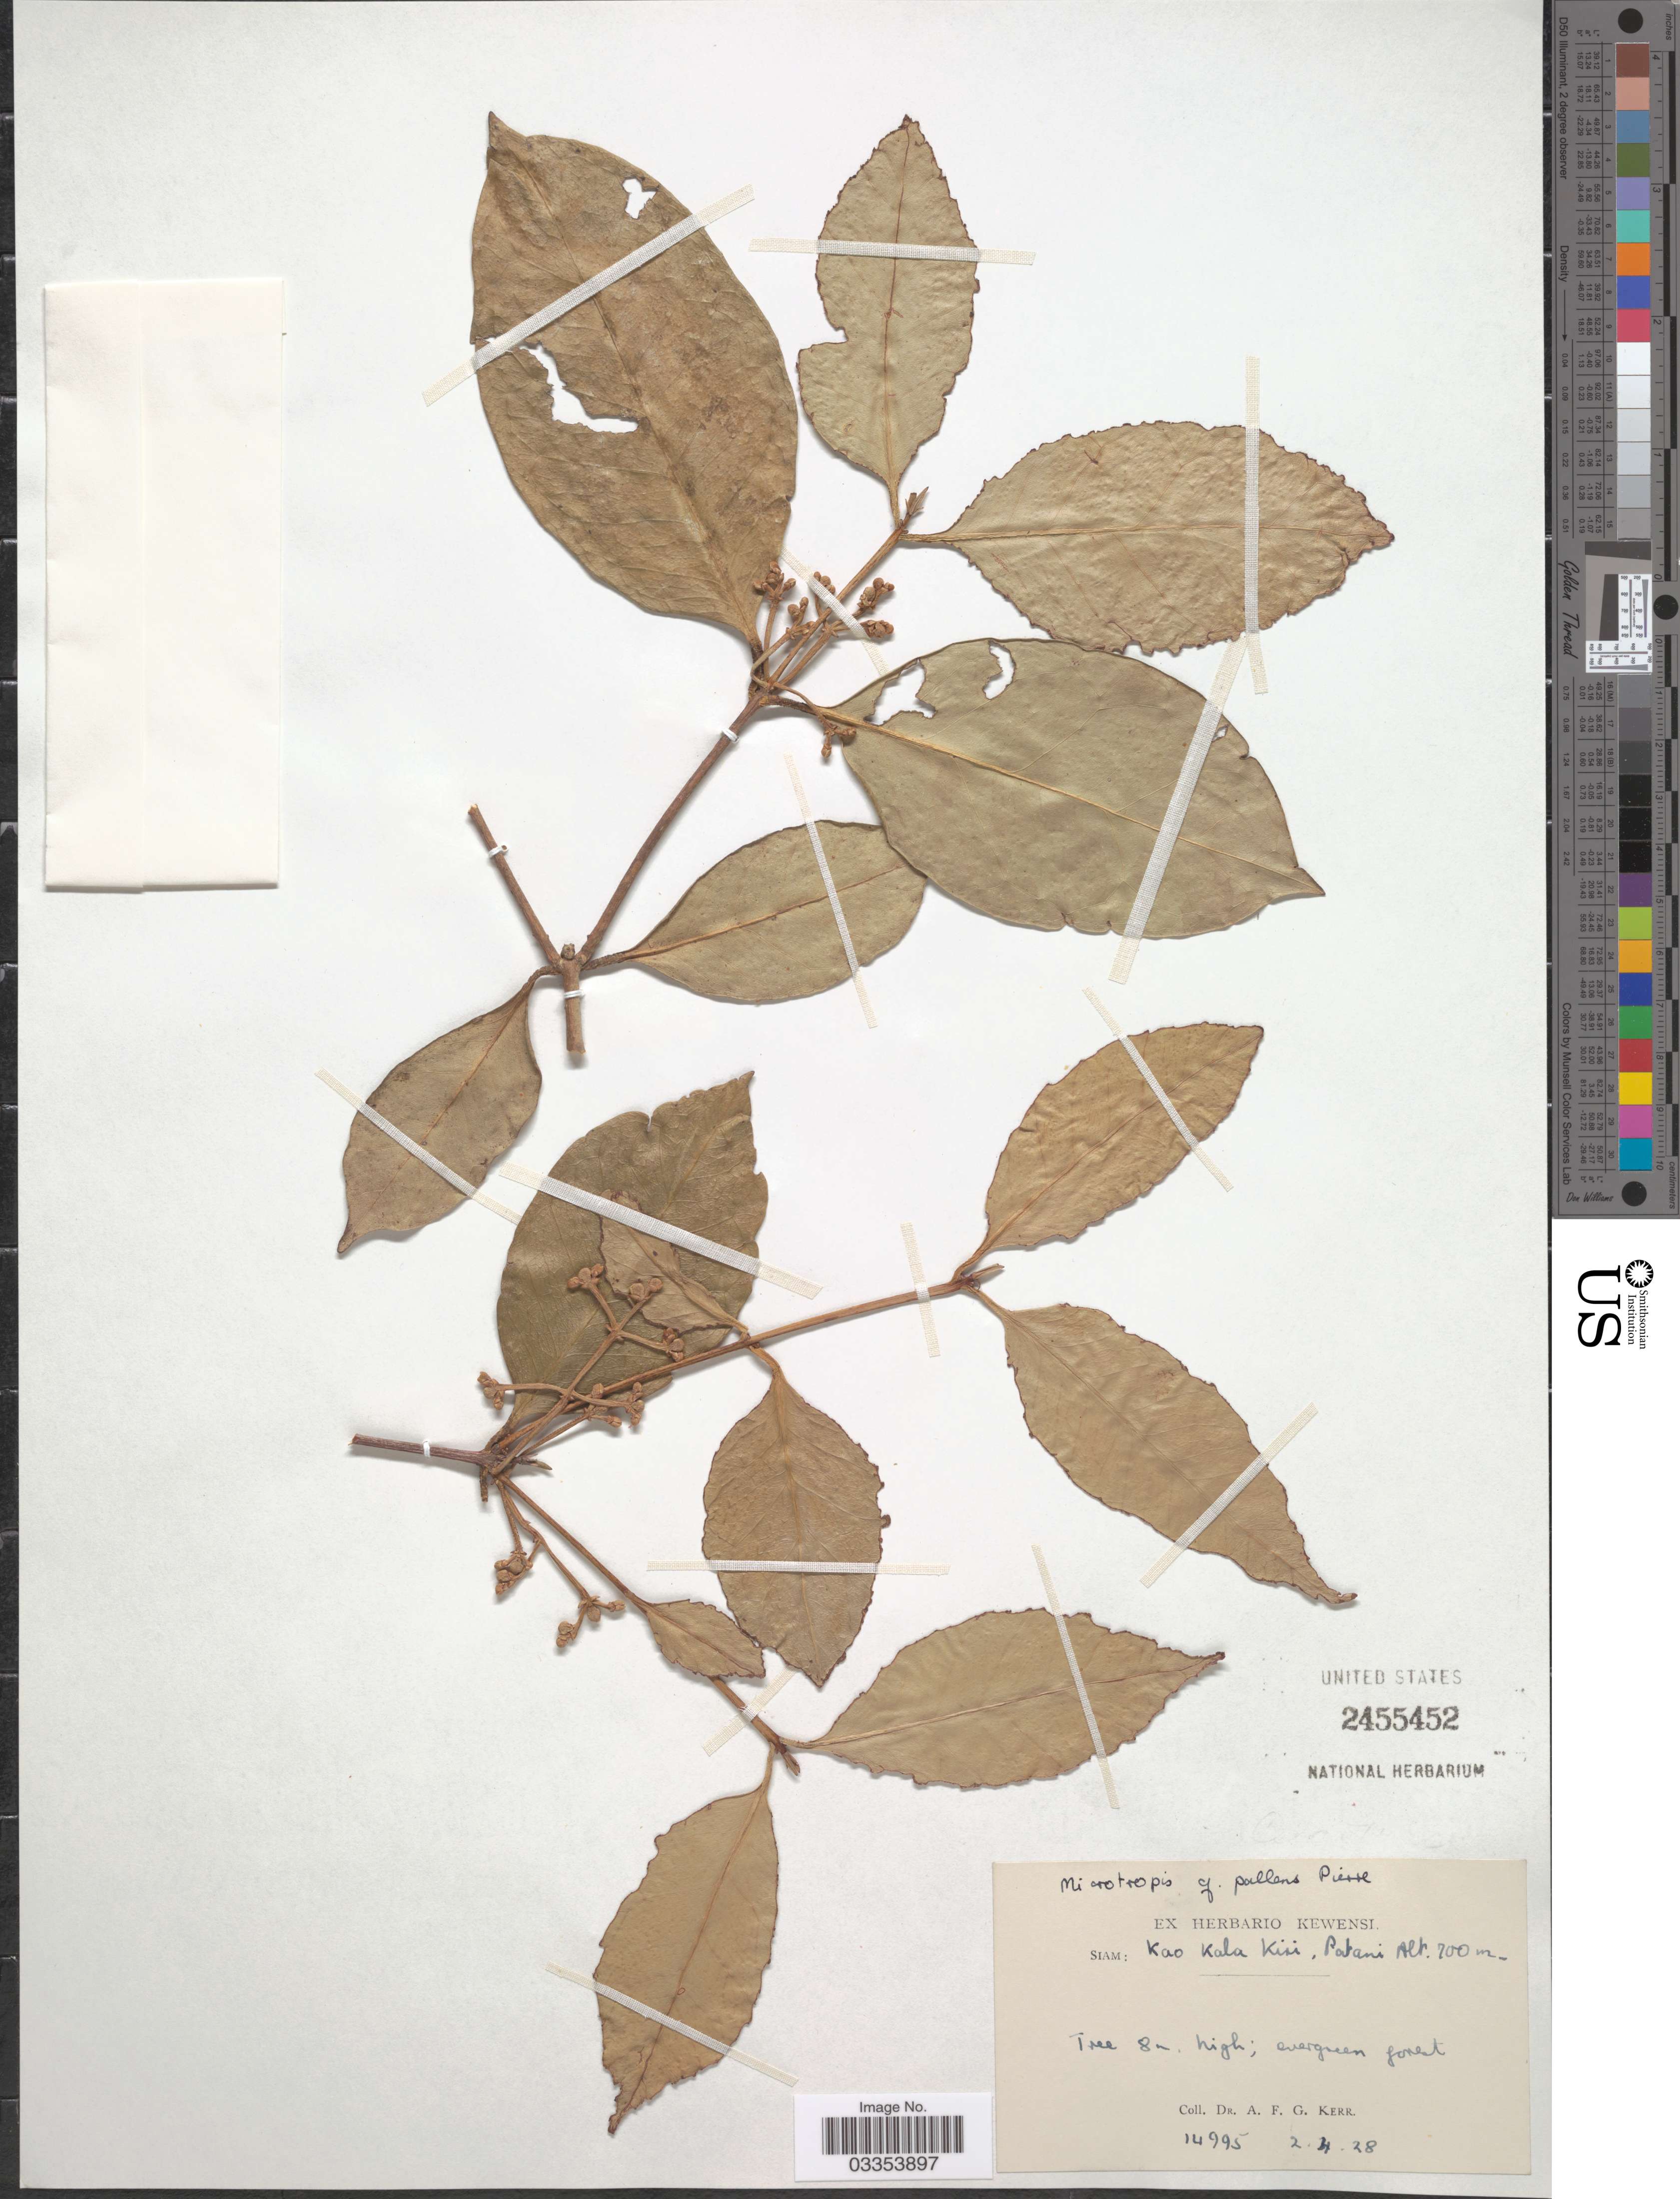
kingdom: Plantae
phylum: Tracheophyta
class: Magnoliopsida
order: Celastrales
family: Celastraceae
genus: Microtropis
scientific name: Microtropis pallens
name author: Pierre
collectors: A. F. G. Kerr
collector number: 14995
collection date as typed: Transcribed d/m/y: 2/4/28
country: Thailand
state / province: Pattani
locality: Siam: Kao Kala Kizi [interpreted], Patani.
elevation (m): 700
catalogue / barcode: US 2455452